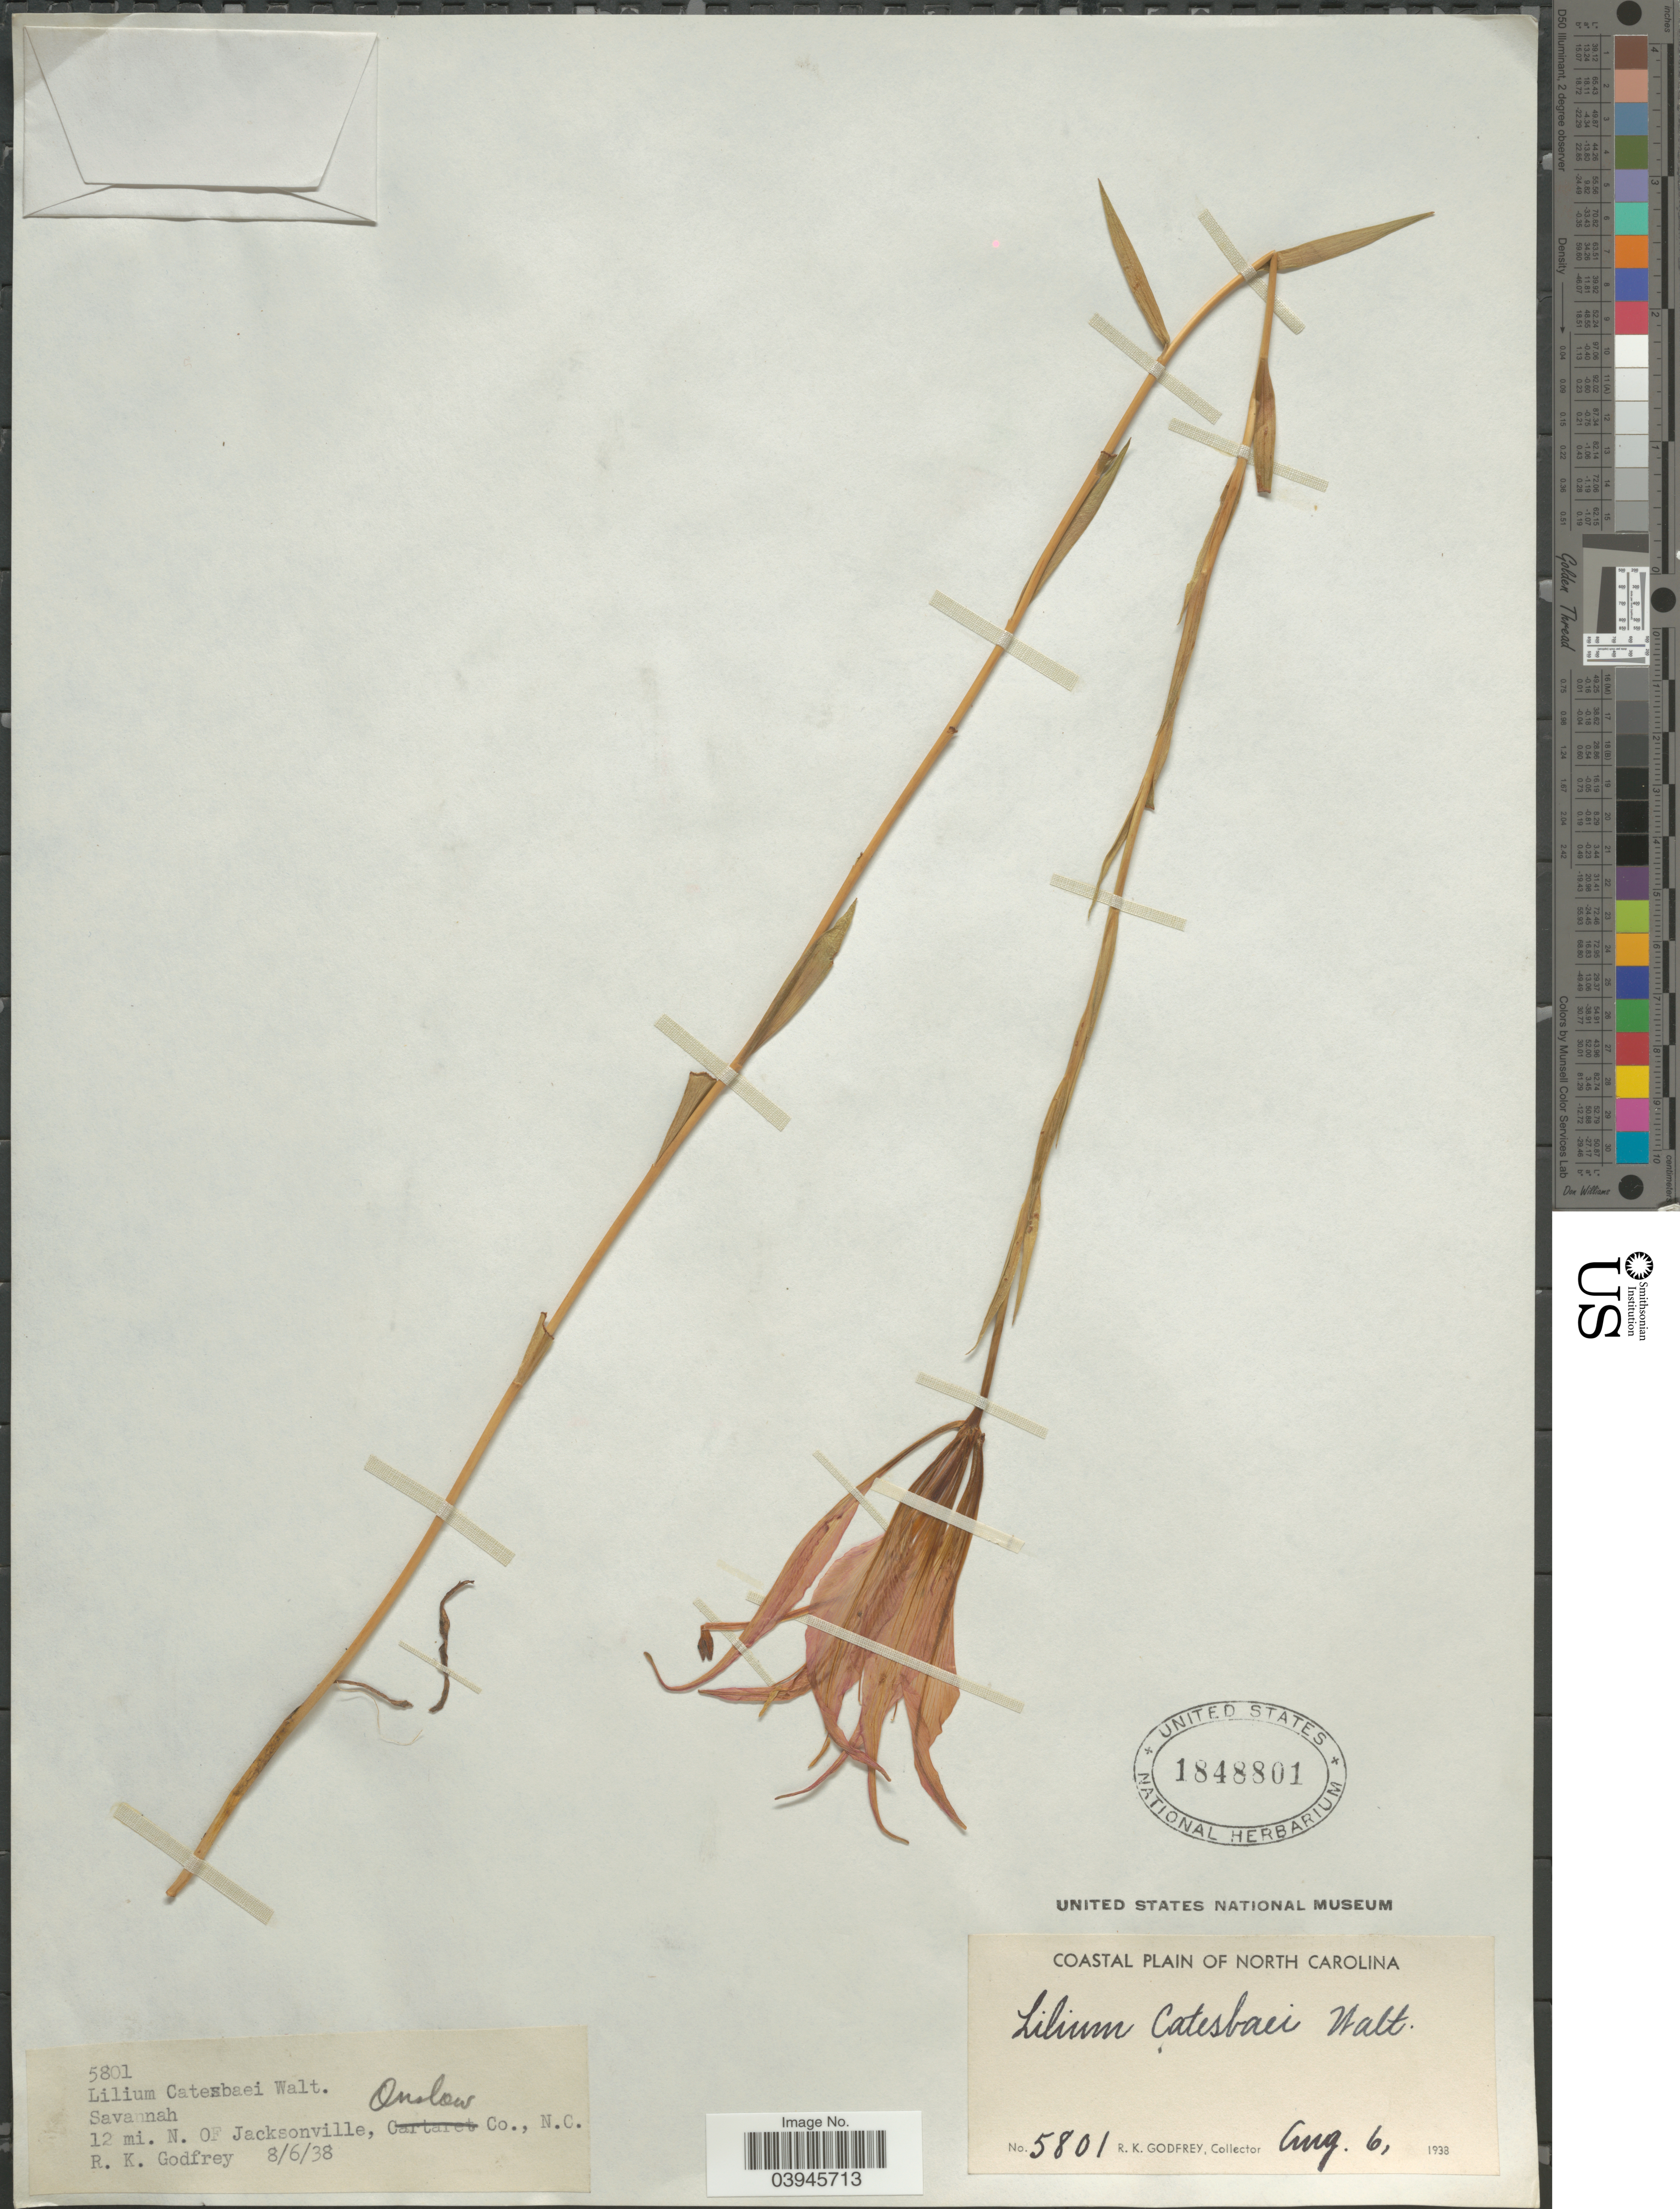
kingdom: Plantae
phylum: Tracheophyta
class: Liliopsida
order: Liliales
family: Liliaceae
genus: Lilium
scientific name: Lilium catesbaei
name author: Walter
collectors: R. K. Godfrey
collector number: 5801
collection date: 1938-08-06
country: United States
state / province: North Carolina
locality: Coastal Plain of North Carolina. 12 mi. N. of Jacksonville, Onslow Co.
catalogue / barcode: US 1848801